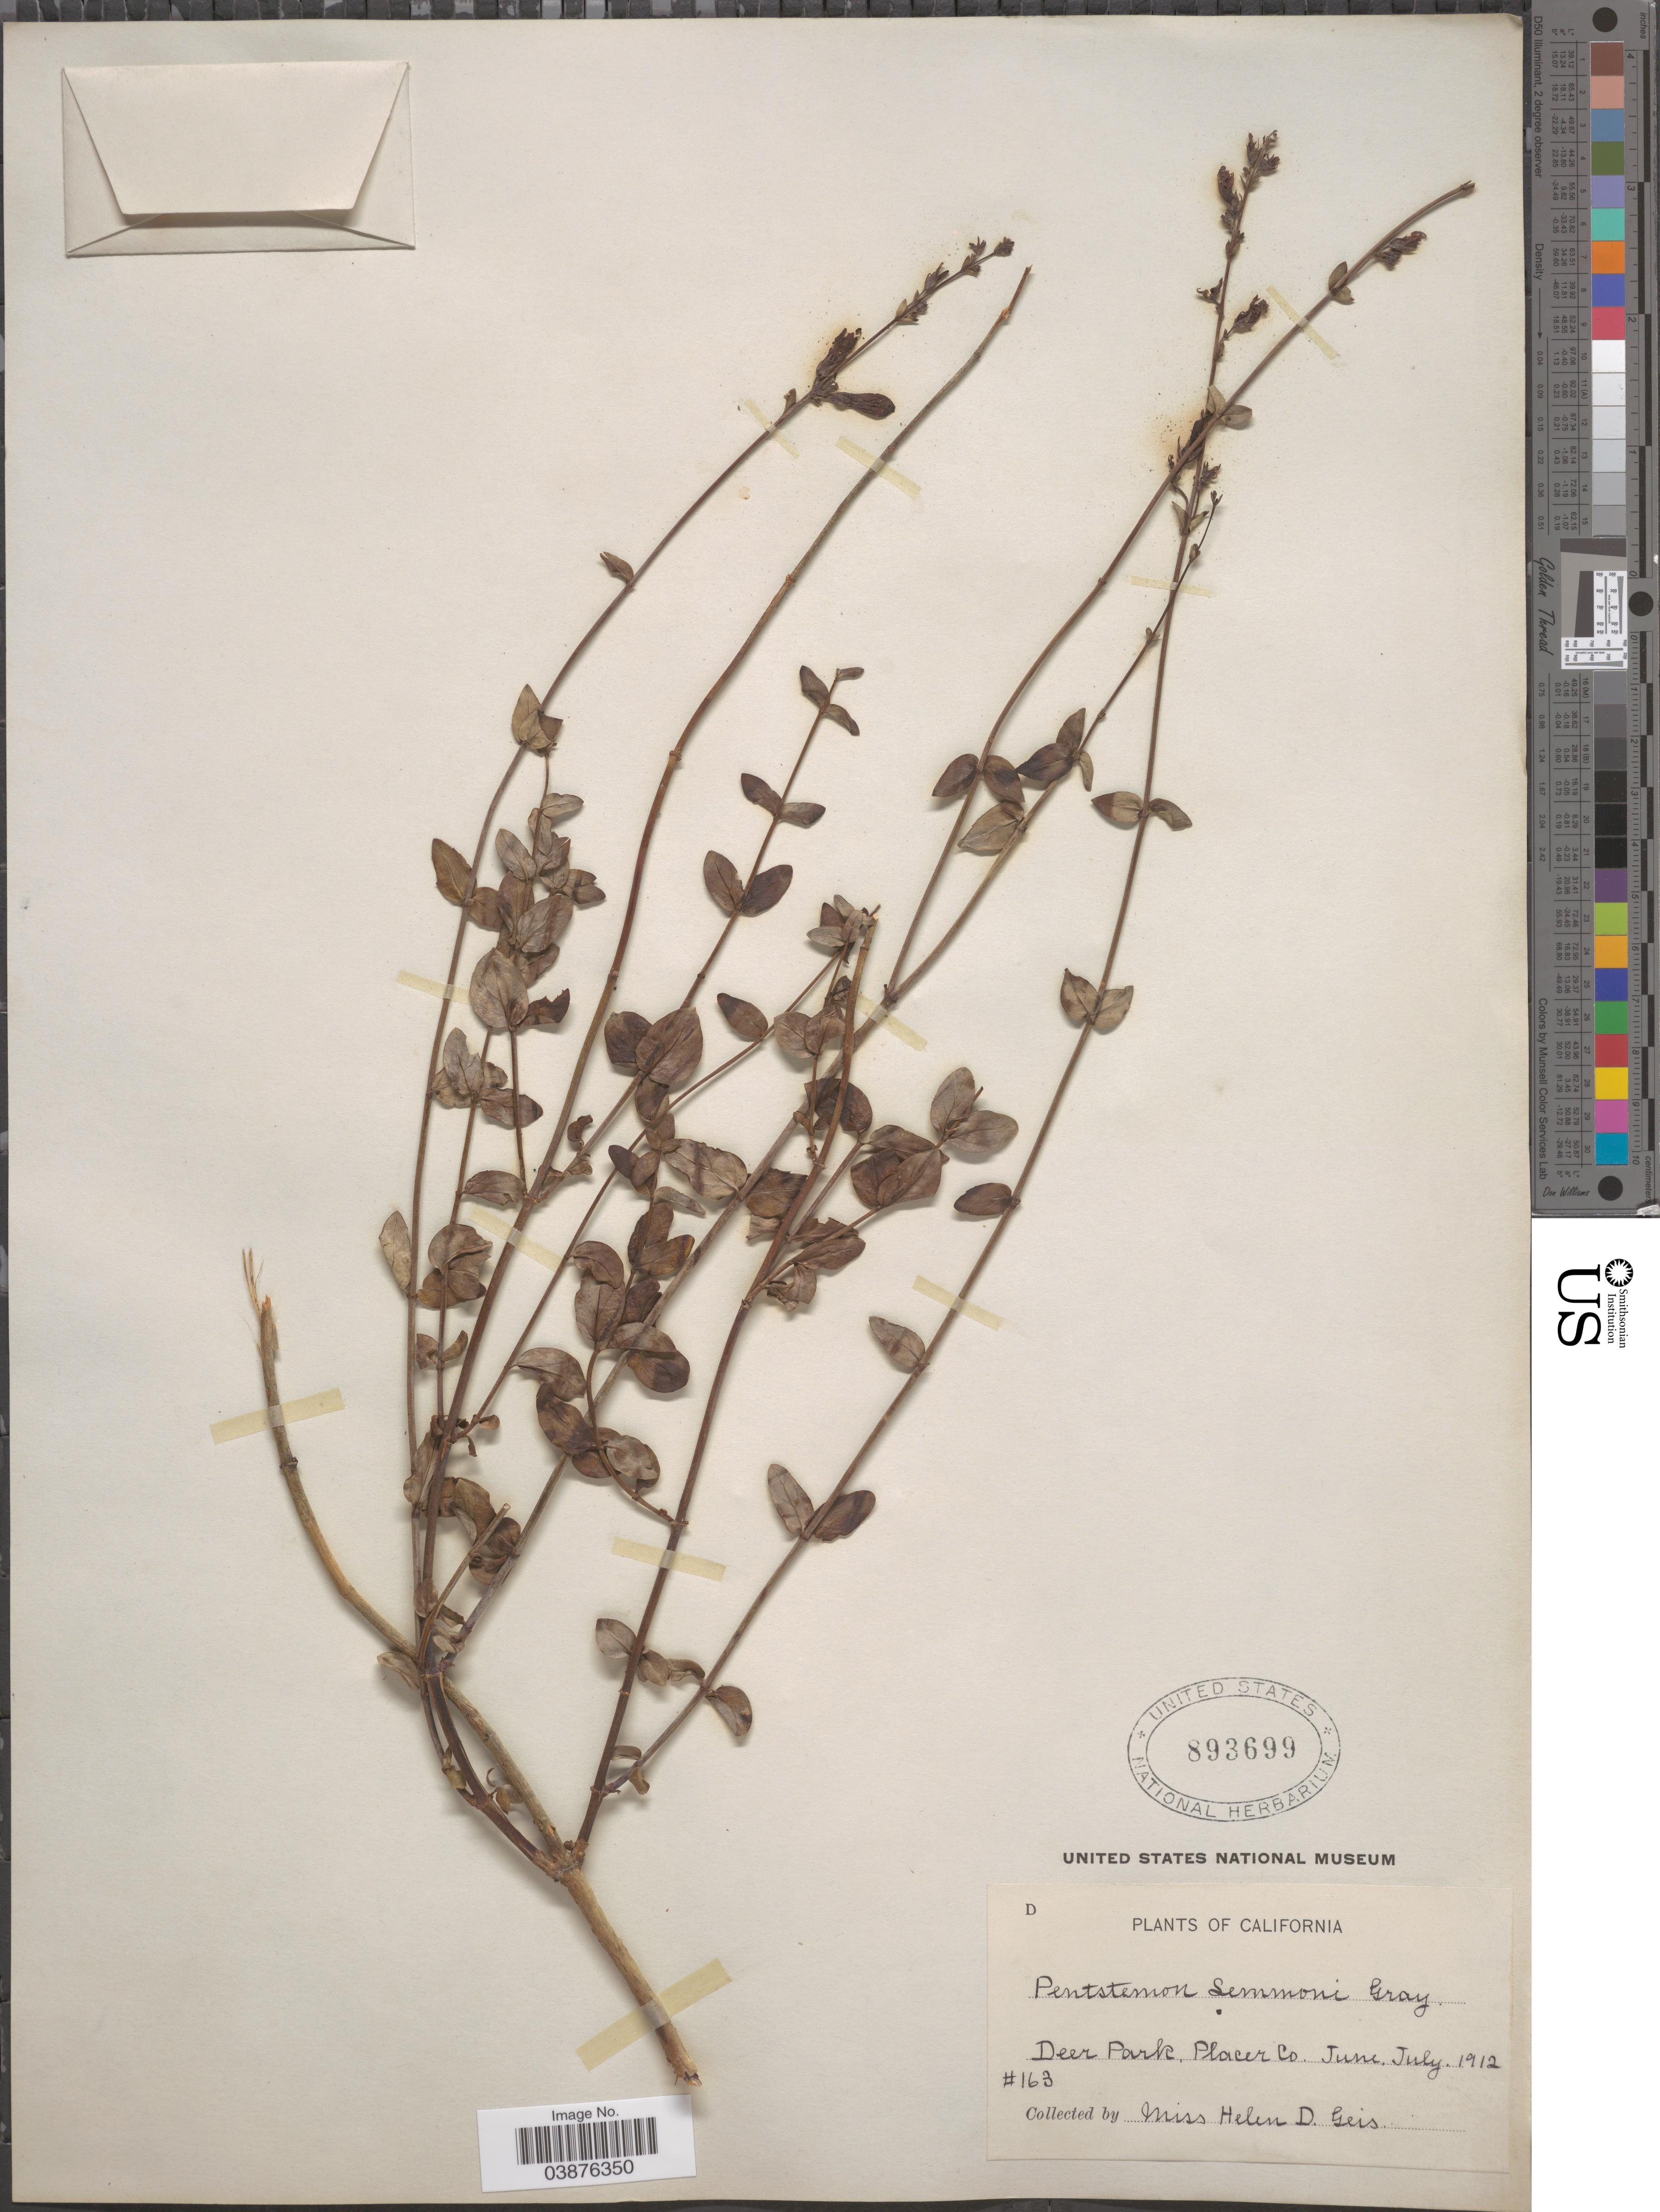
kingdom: Plantae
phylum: Tracheophyta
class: Magnoliopsida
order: Lamiales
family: Plantaginaceae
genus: Penstemon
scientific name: Penstemon lemmonii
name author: A. Gray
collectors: H. Geis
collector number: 163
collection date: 1912-06/1912-07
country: United States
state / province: California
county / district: Placer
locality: Deer Park. Placer Co.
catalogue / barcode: US 893699